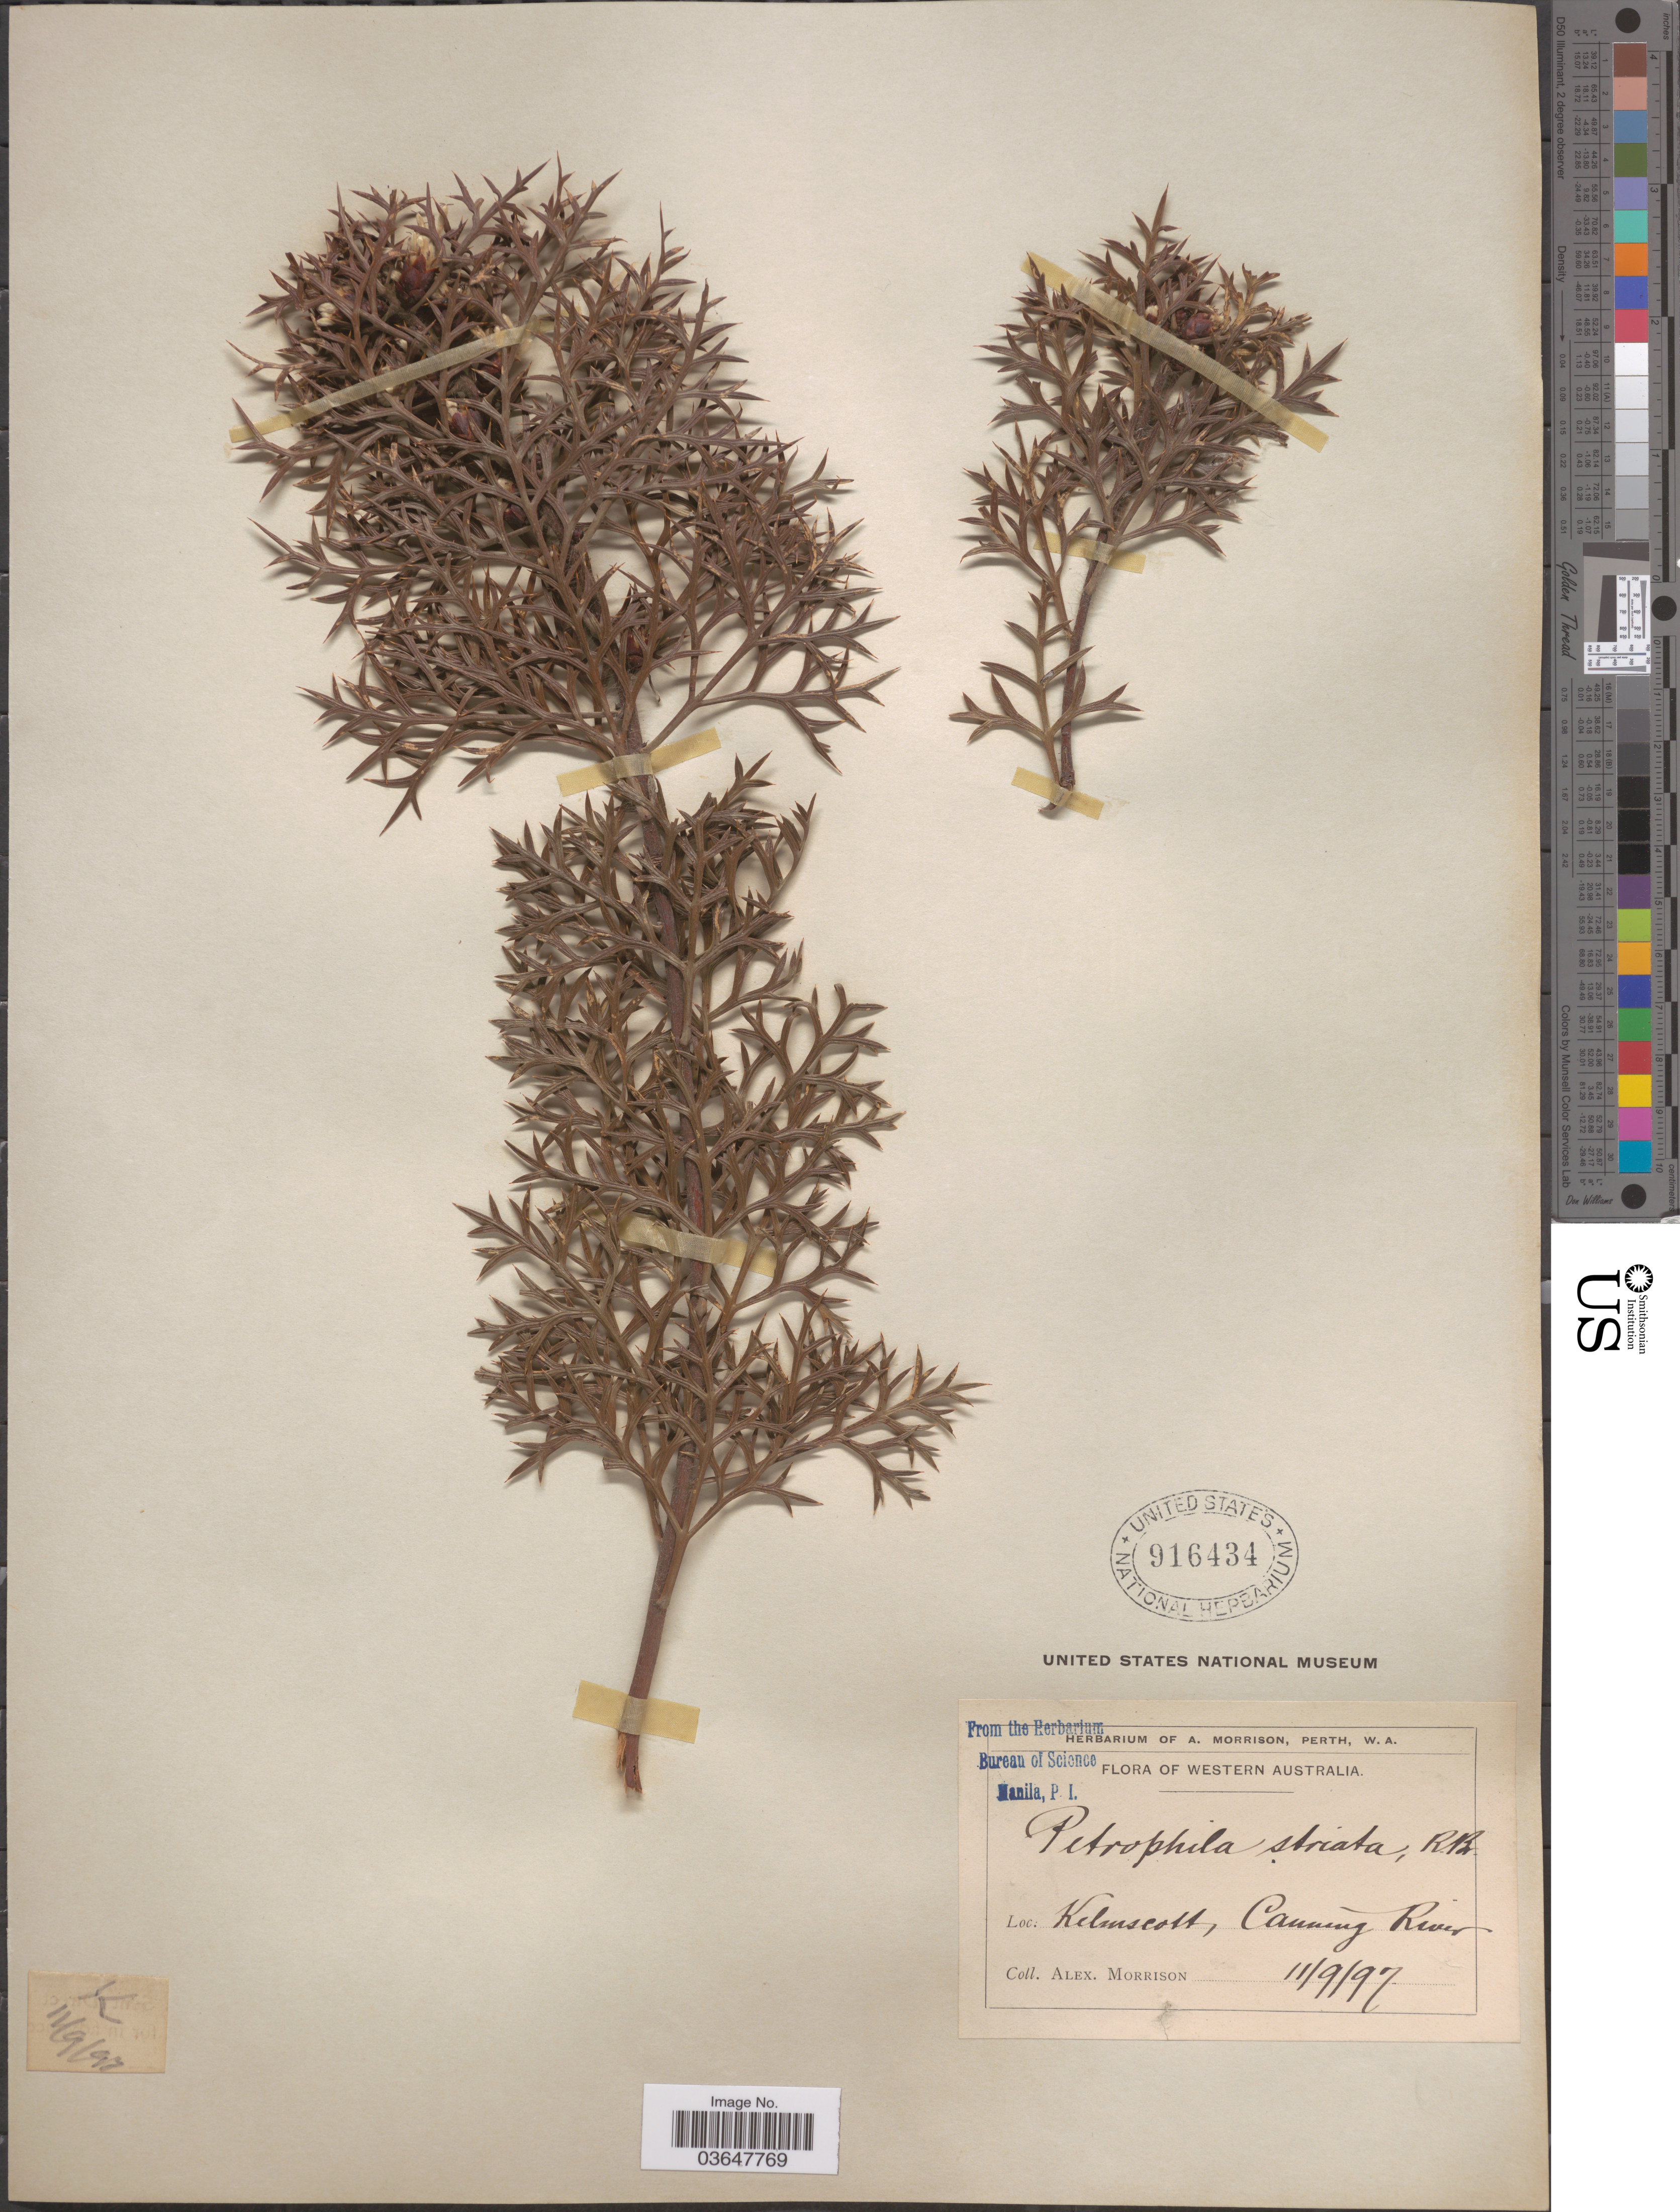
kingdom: Plantae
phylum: Tracheophyta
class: Magnoliopsida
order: Proteales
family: Proteaceae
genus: Petrophile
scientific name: Petrophile striata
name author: R. Br.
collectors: A. Morrison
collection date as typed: Transcribed d/m/y: 11/9/97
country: Australia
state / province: Western Australia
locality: Kelmscott, Canning River.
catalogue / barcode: US 916434